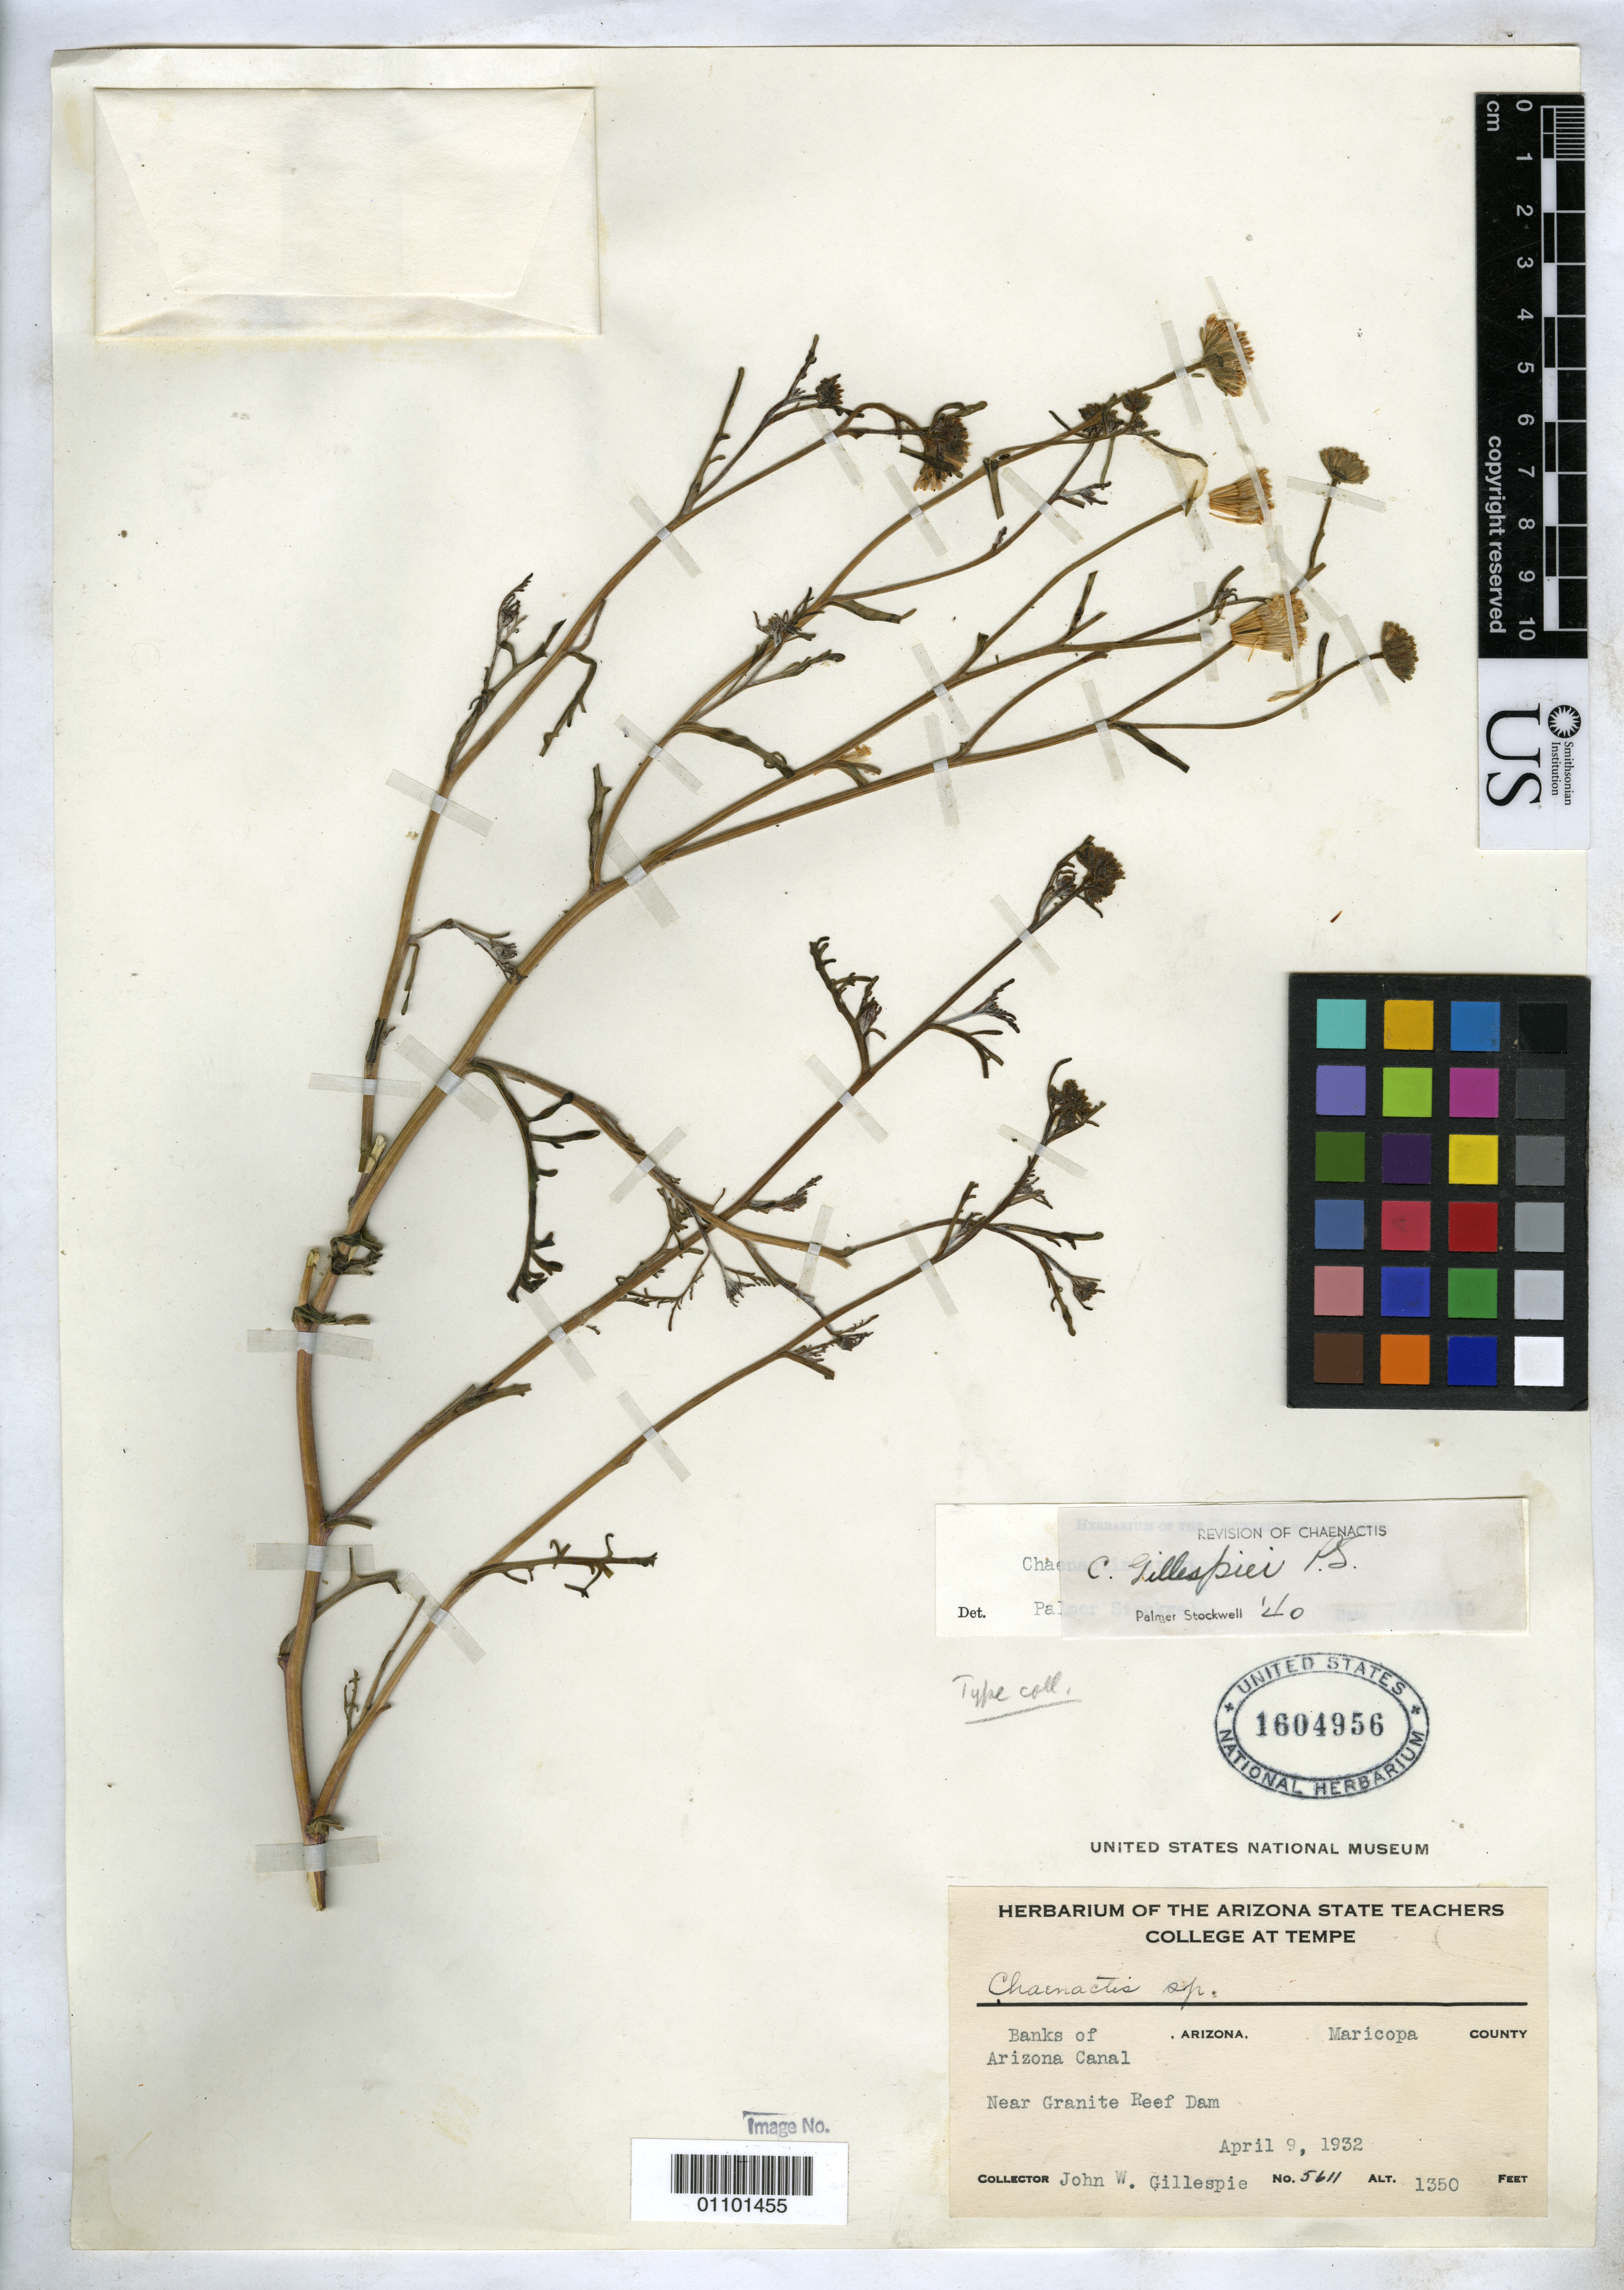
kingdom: Plantae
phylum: Tracheophyta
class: Magnoliopsida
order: Asterales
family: Asteraceae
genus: Chaenactis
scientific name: Chaenactis gillespiei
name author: Stockw.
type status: Isotype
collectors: J. W. Gillespie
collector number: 5611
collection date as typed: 09 Apr 1932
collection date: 1932-04-09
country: United States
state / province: Arizona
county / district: Maricopa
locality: Banks of Arizona Canal, near Granite Reef Dam.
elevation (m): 411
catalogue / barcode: US 1604956